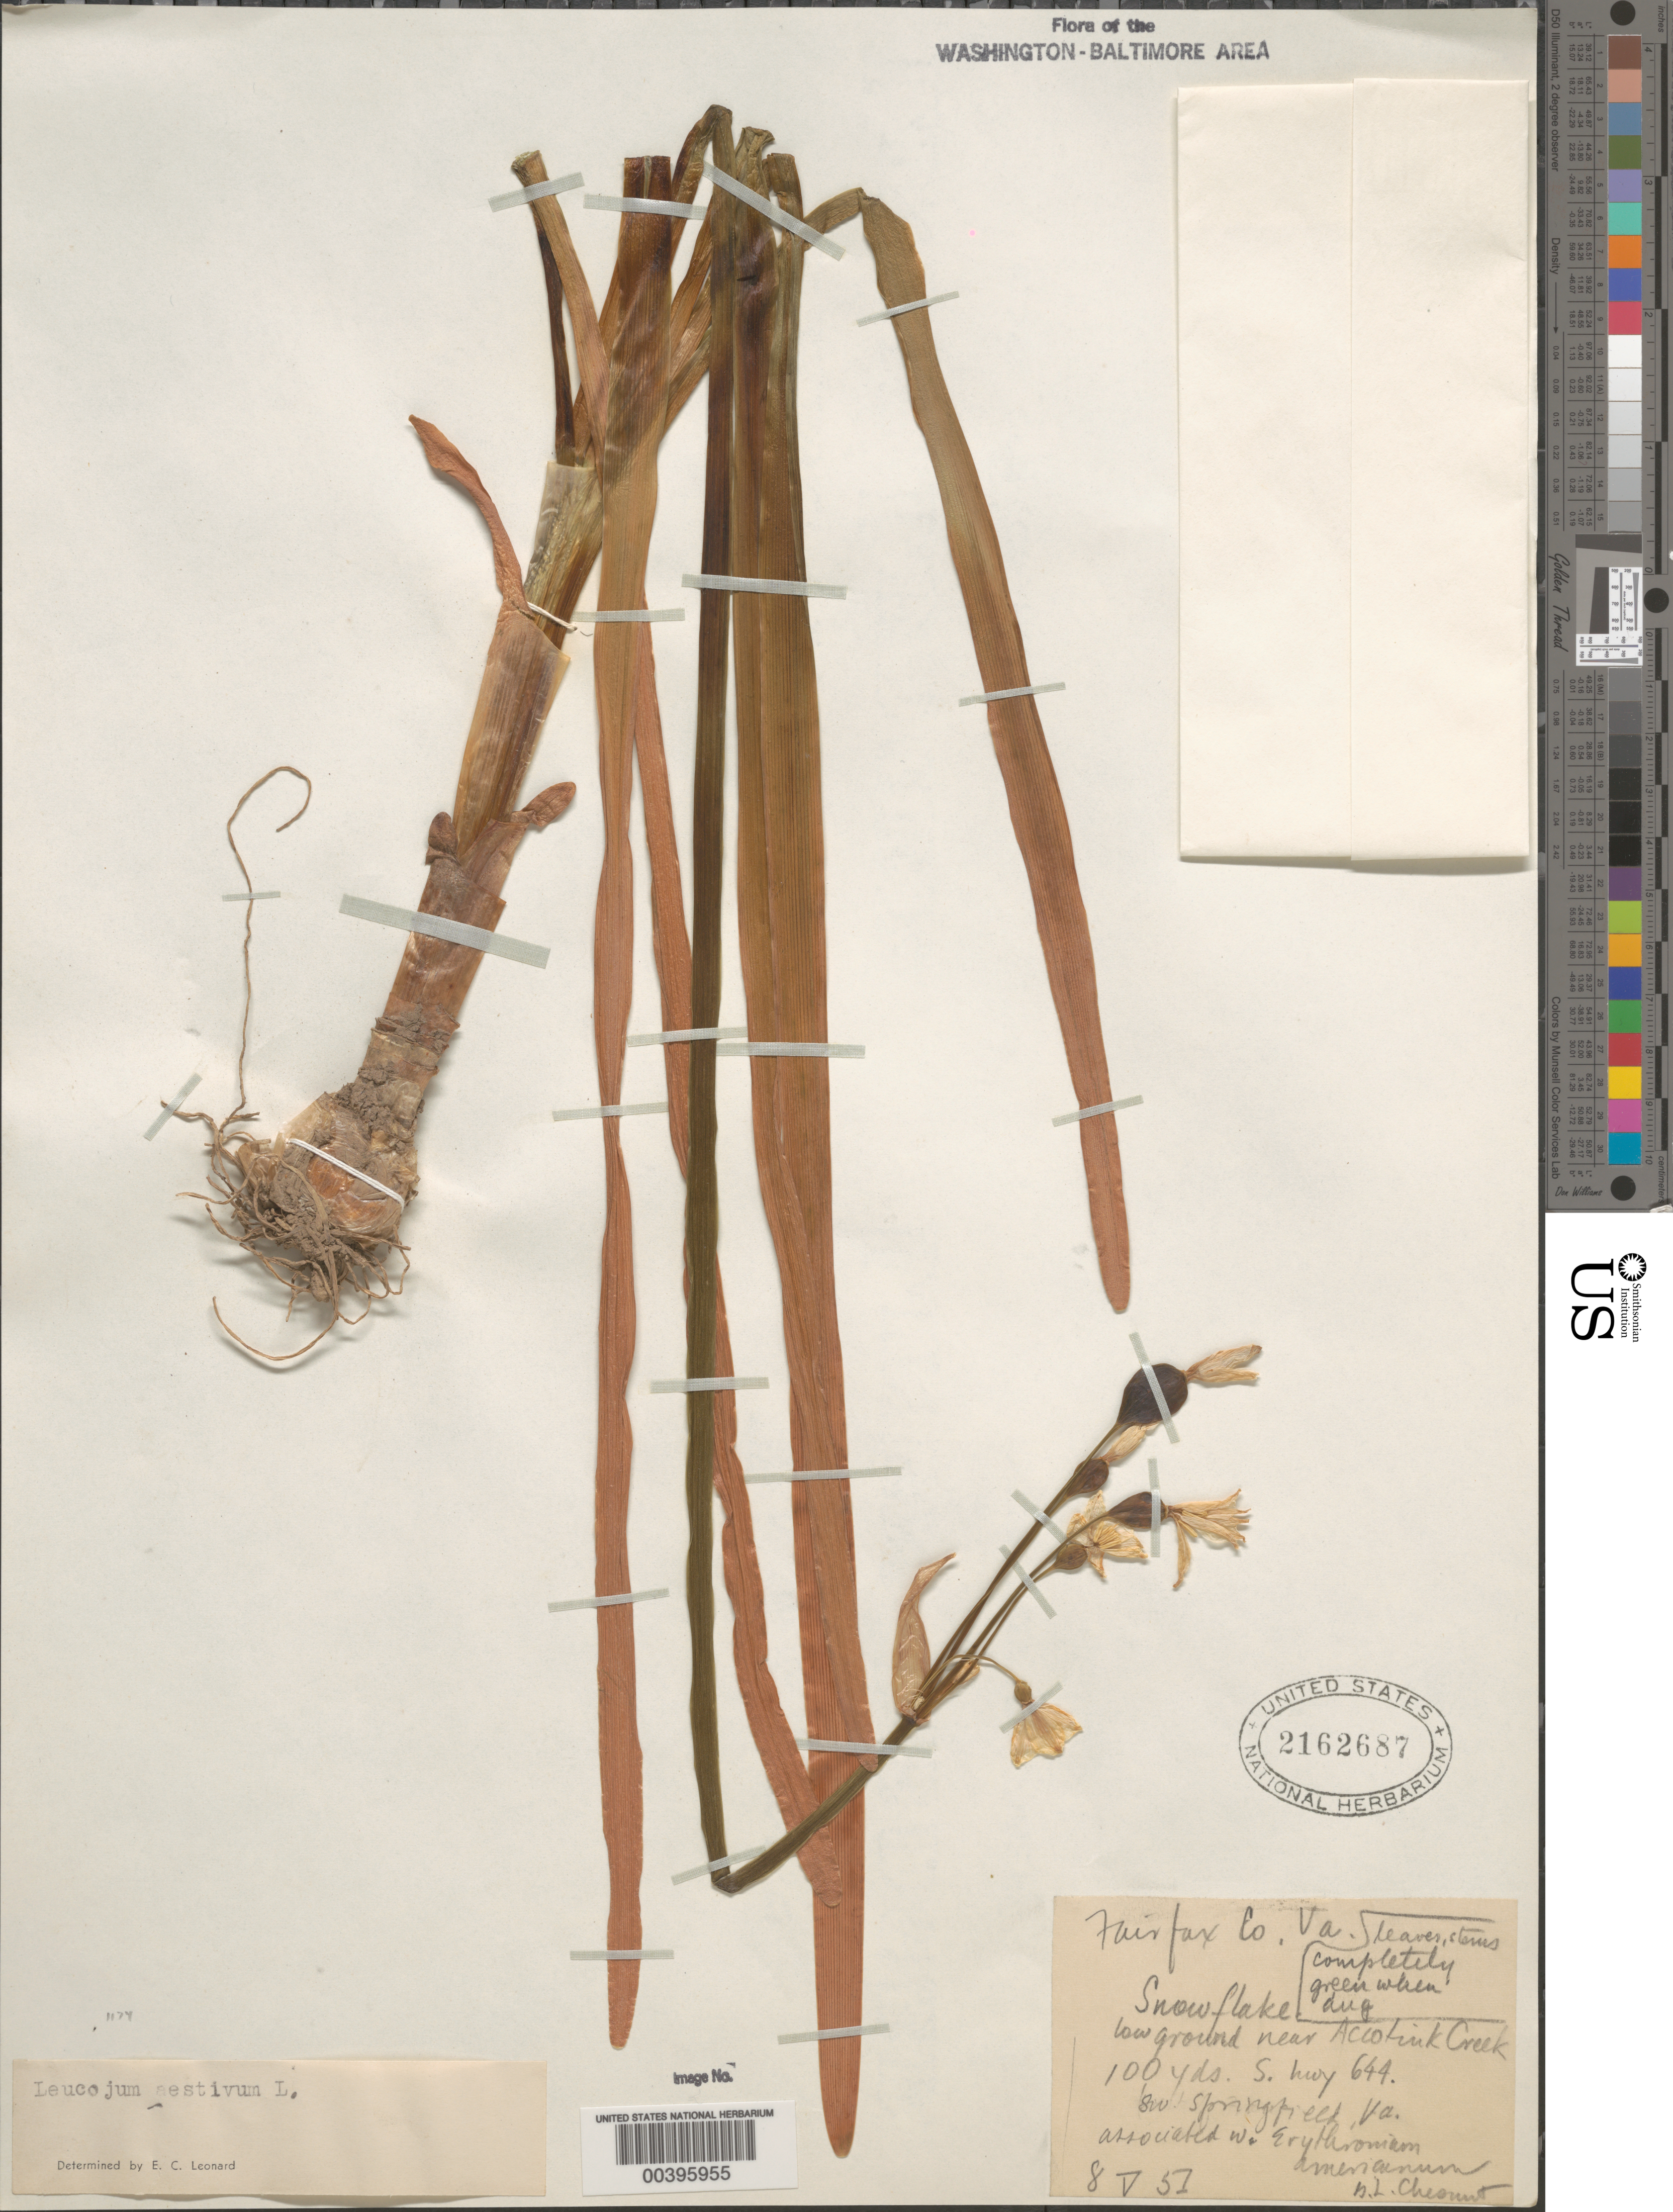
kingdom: Plantae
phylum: Tracheophyta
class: Liliopsida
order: Asparagales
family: Amaryllidaceae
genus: Leucojum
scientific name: Leucojum aestivum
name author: L.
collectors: G. Chesnut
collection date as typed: Transcribed d/m/y: 8/5/51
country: United States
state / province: Virginia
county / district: Fairfax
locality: Fairfax Co. Snow flake low ground near Accotink Creek. 100 yds. S. hwy. 644. SW Springfield.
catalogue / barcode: US 2162687